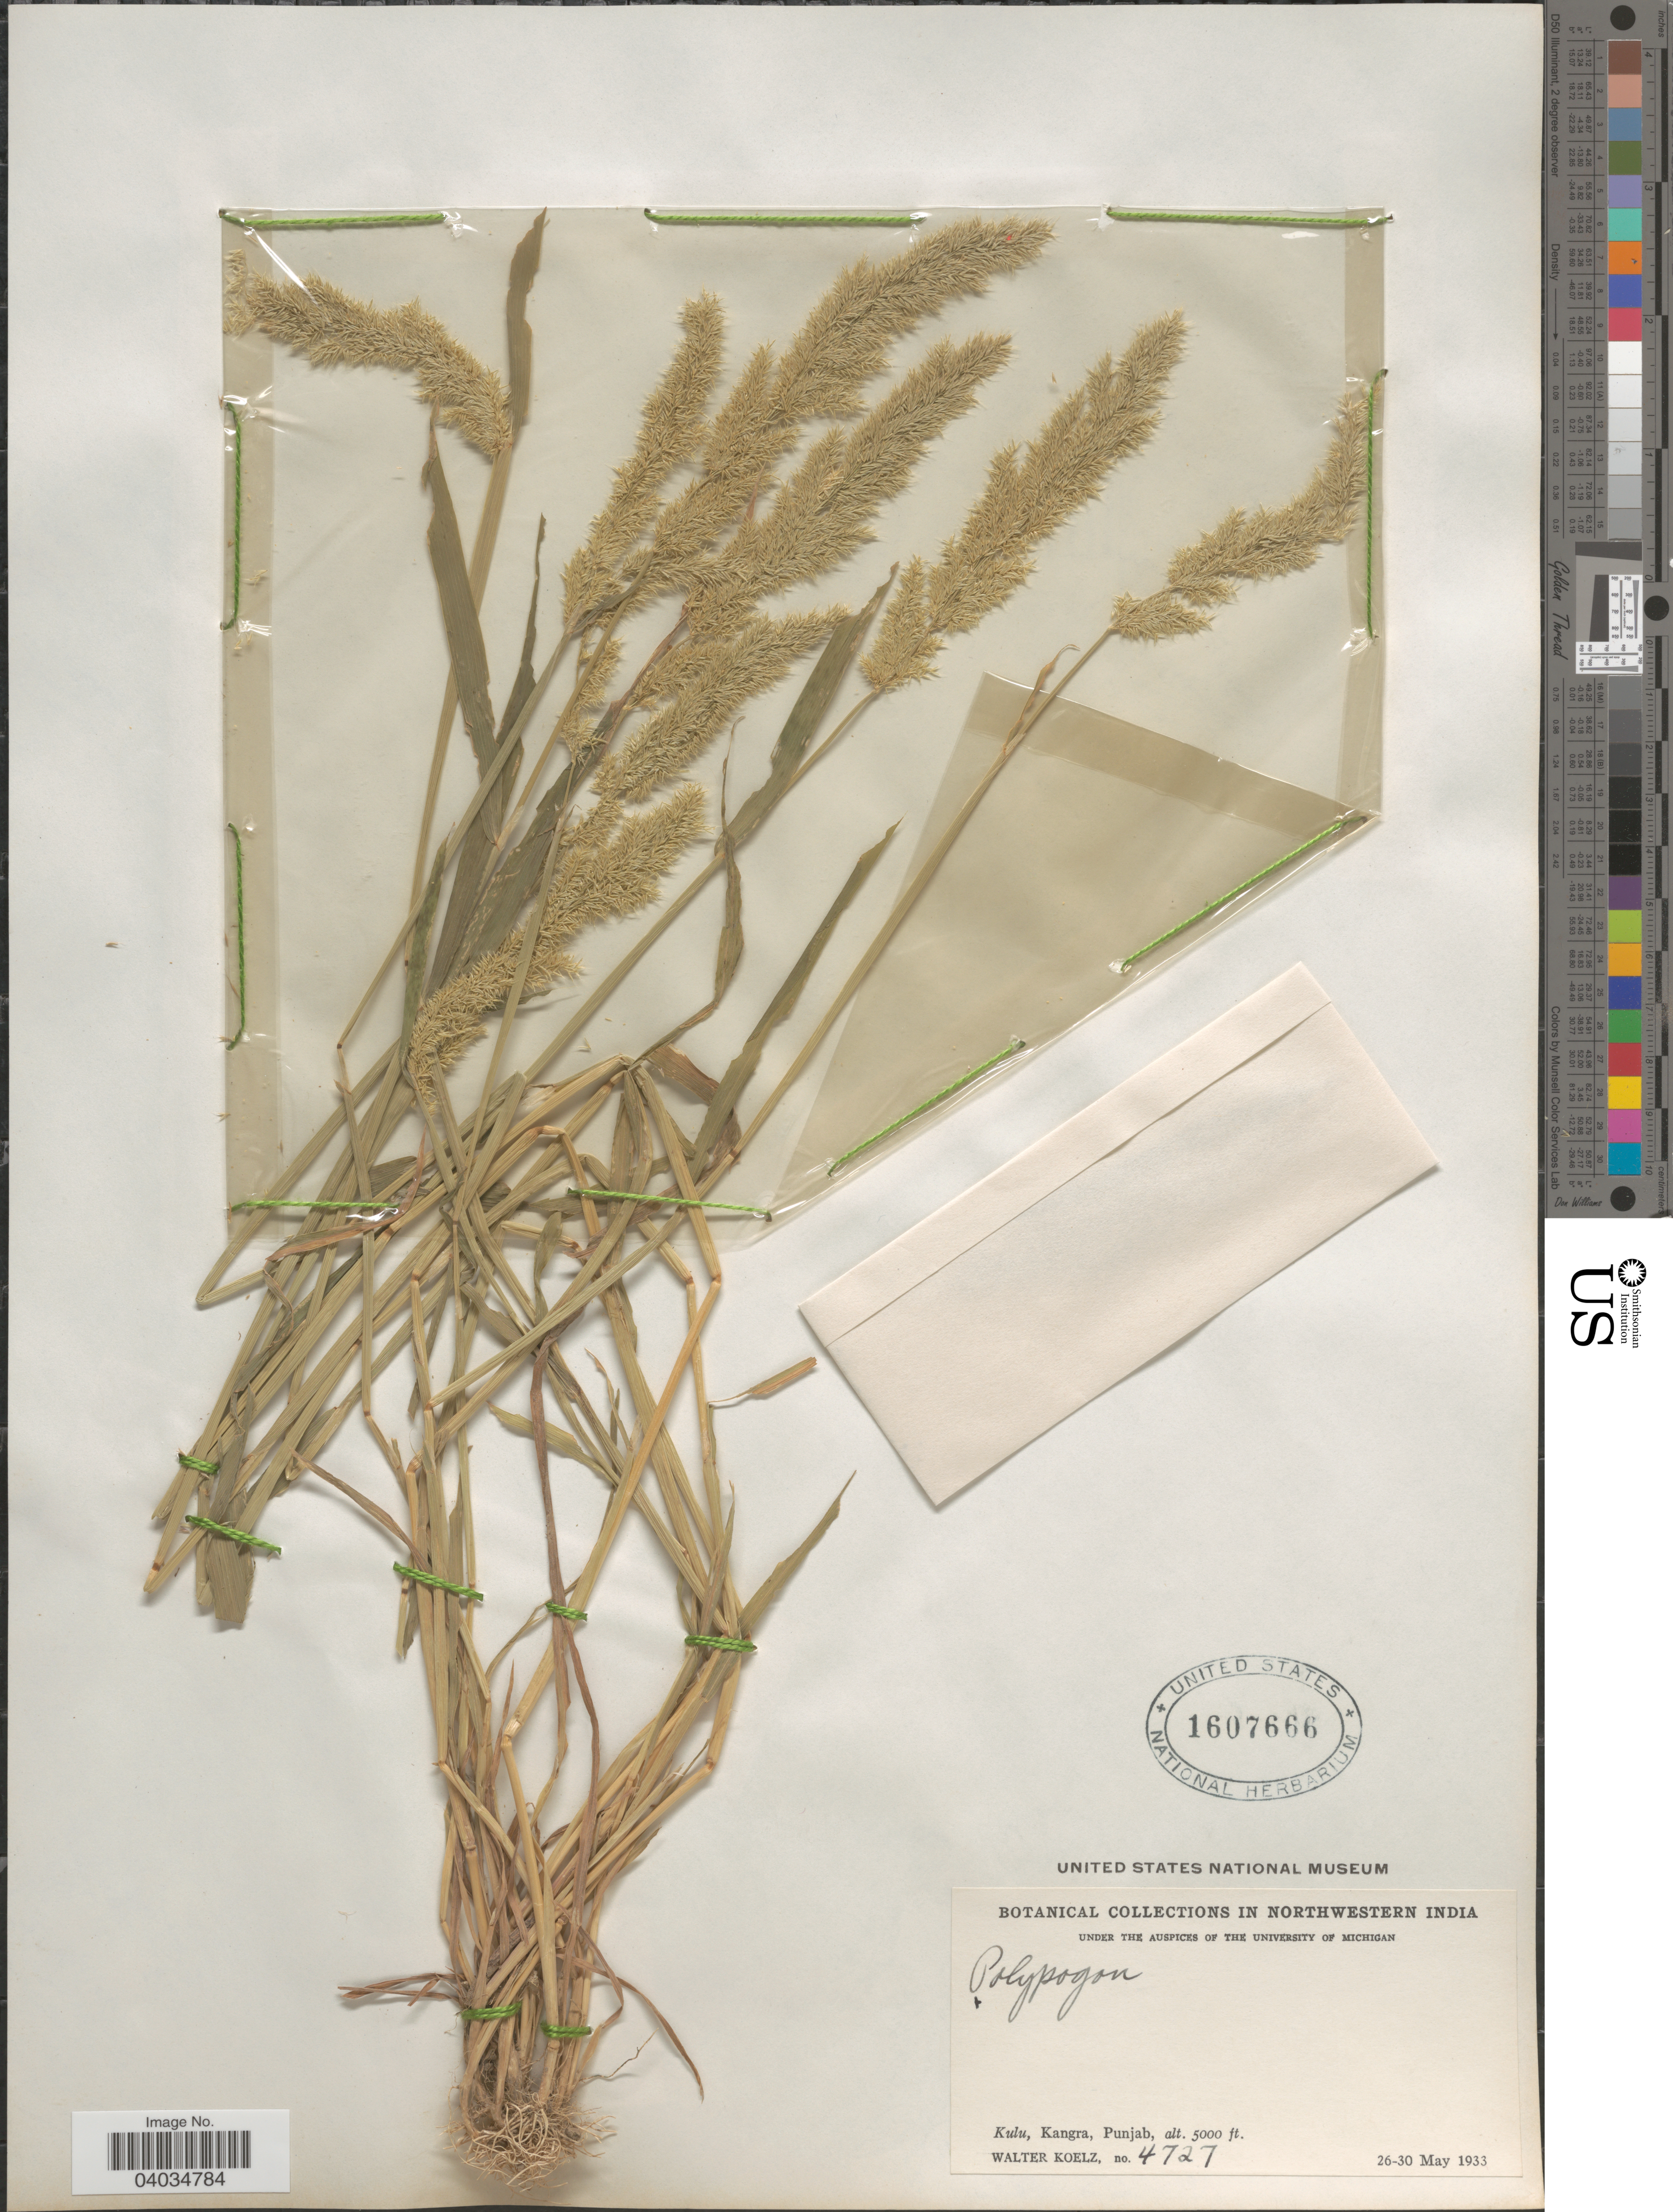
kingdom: Plantae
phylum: Tracheophyta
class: Liliopsida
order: Poales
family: Poaceae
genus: Polypogon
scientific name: Polypogon sp.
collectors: W. N. Koelz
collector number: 4727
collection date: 1933-05-26/1933-05-30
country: India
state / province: Punjab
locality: Northwestern India. Kulu, Kangra.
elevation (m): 1524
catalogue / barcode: US 1607666